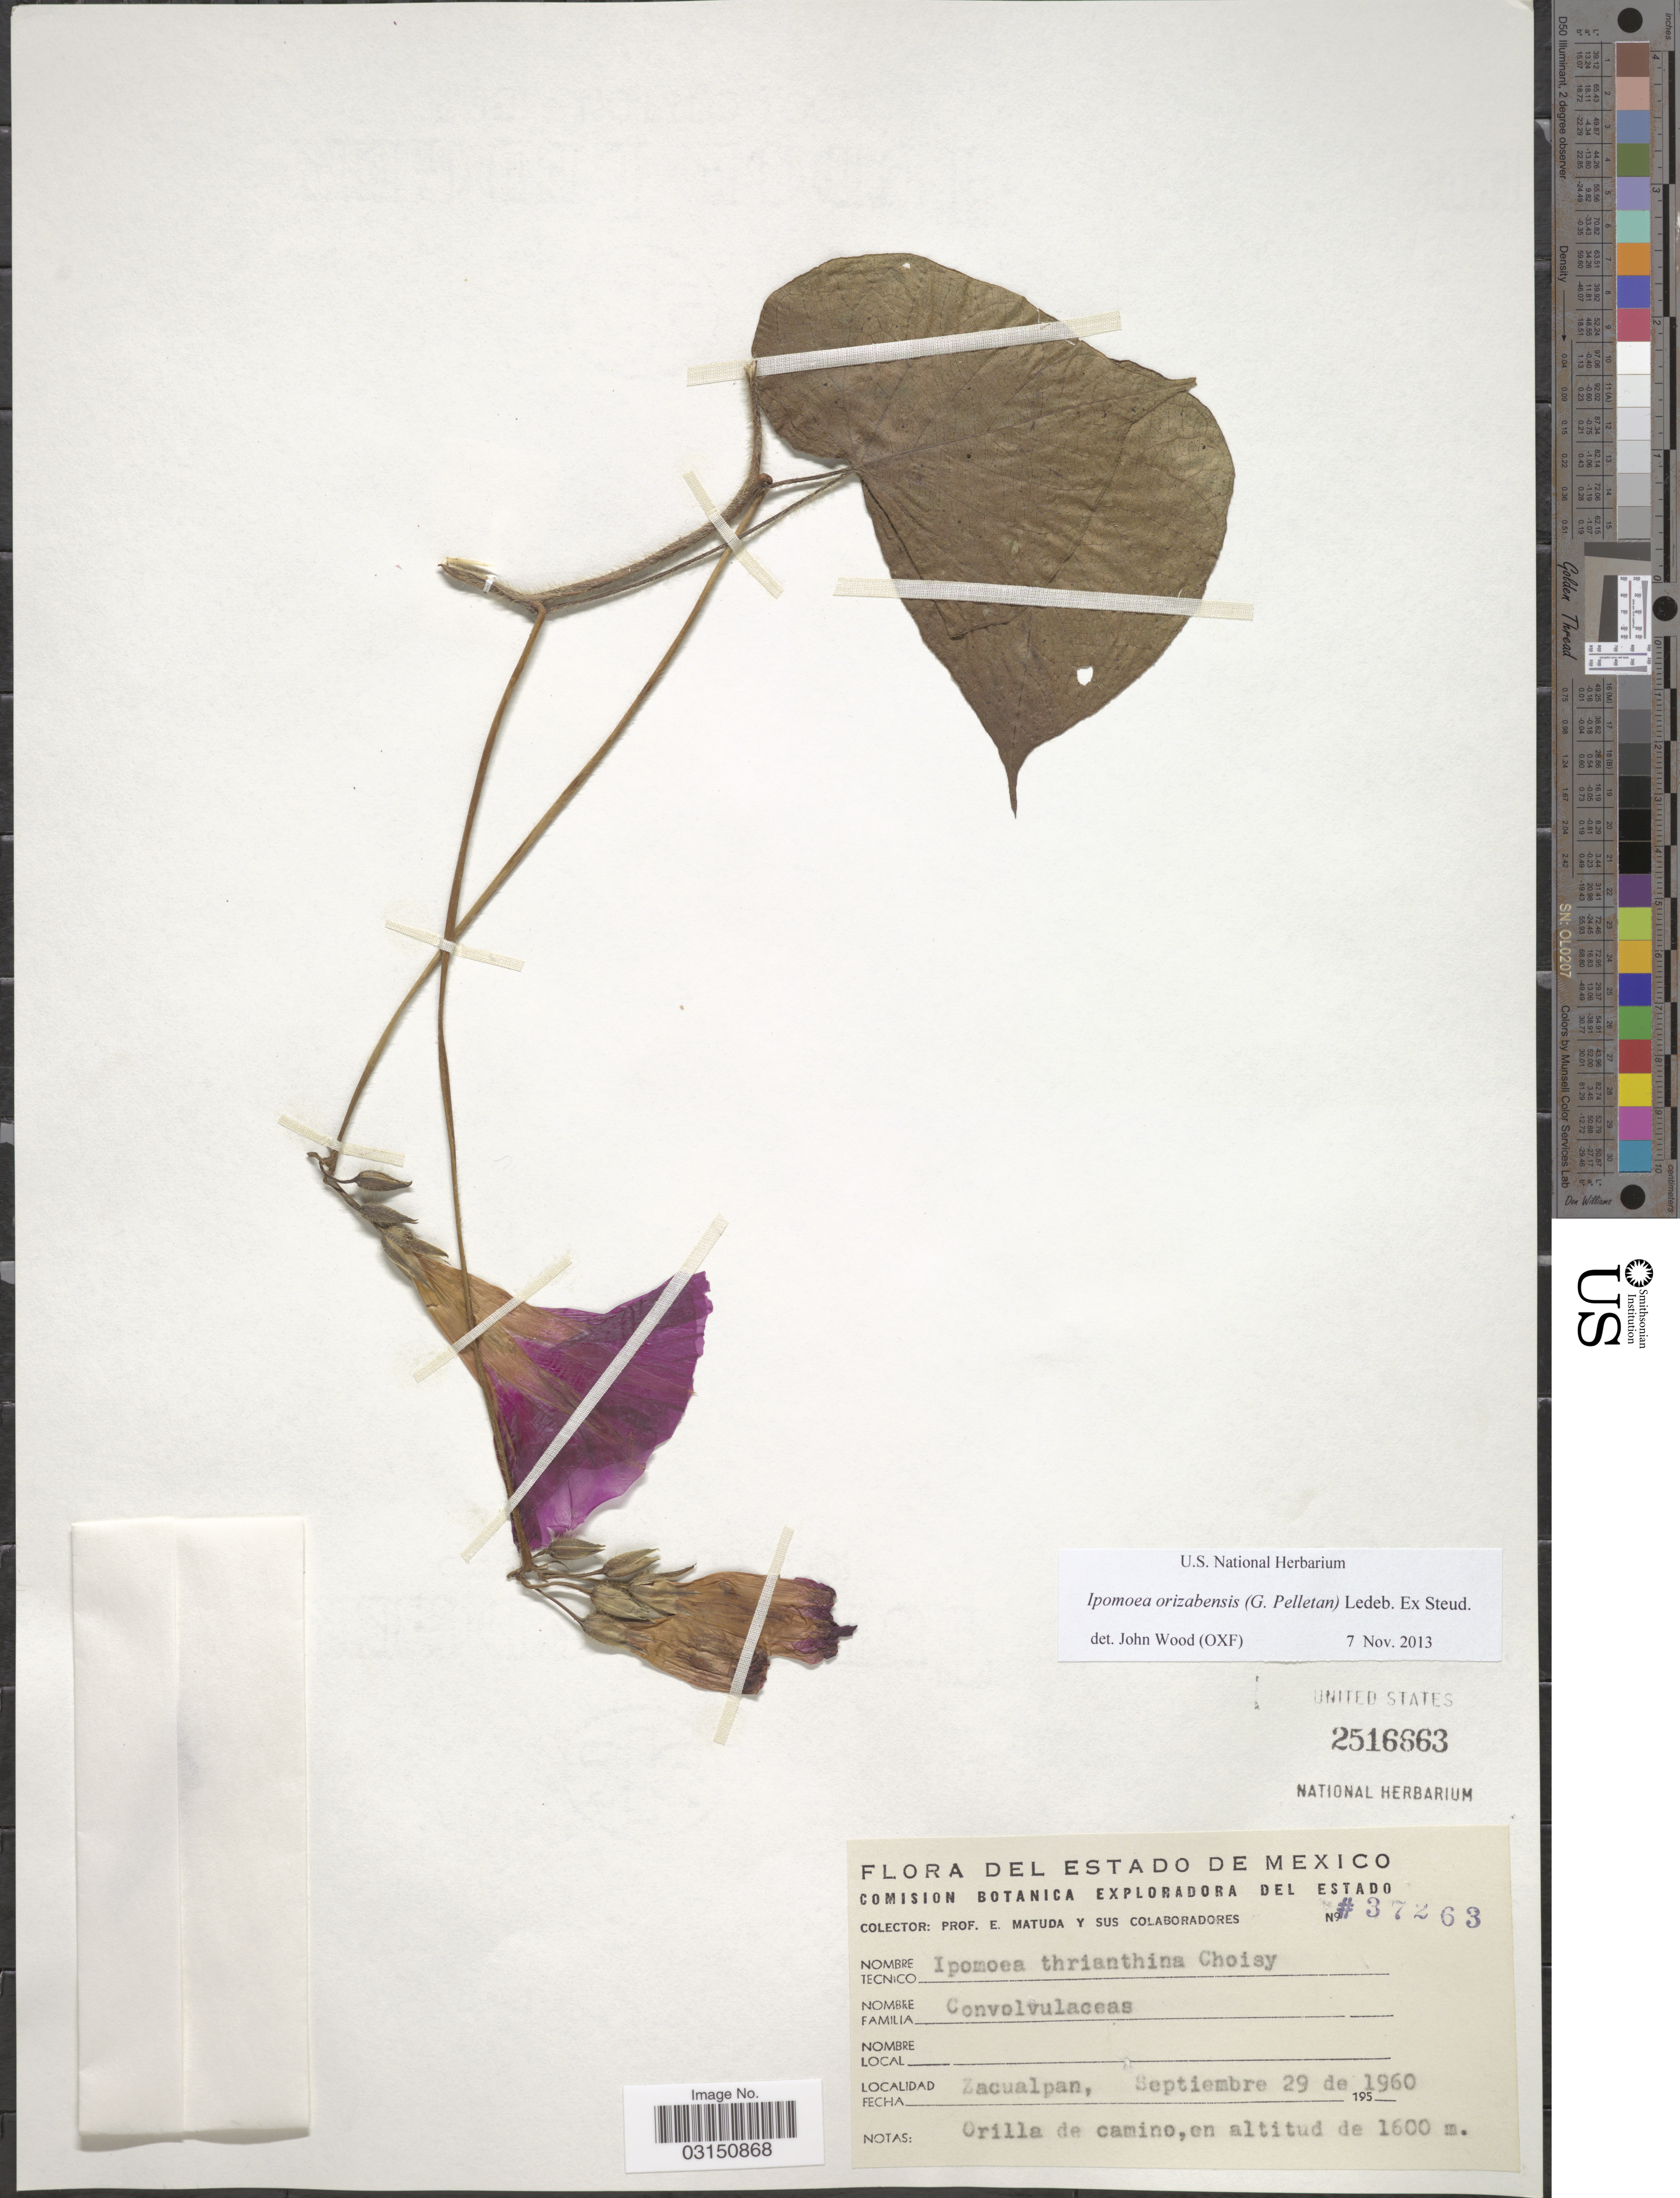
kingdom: Plantae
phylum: Tracheophyta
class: Magnoliopsida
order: Solanales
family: Convolvulaceae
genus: Ipomoea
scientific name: Ipomoea orizabensis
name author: (G. Pelletan) Ledeb. ex Steud.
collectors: E. Matuda & Sus Colaboradores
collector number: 37263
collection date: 1960-09-29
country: Mexico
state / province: México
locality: Zacualpan. Orilla de camino.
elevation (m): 1600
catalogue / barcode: US 2516663